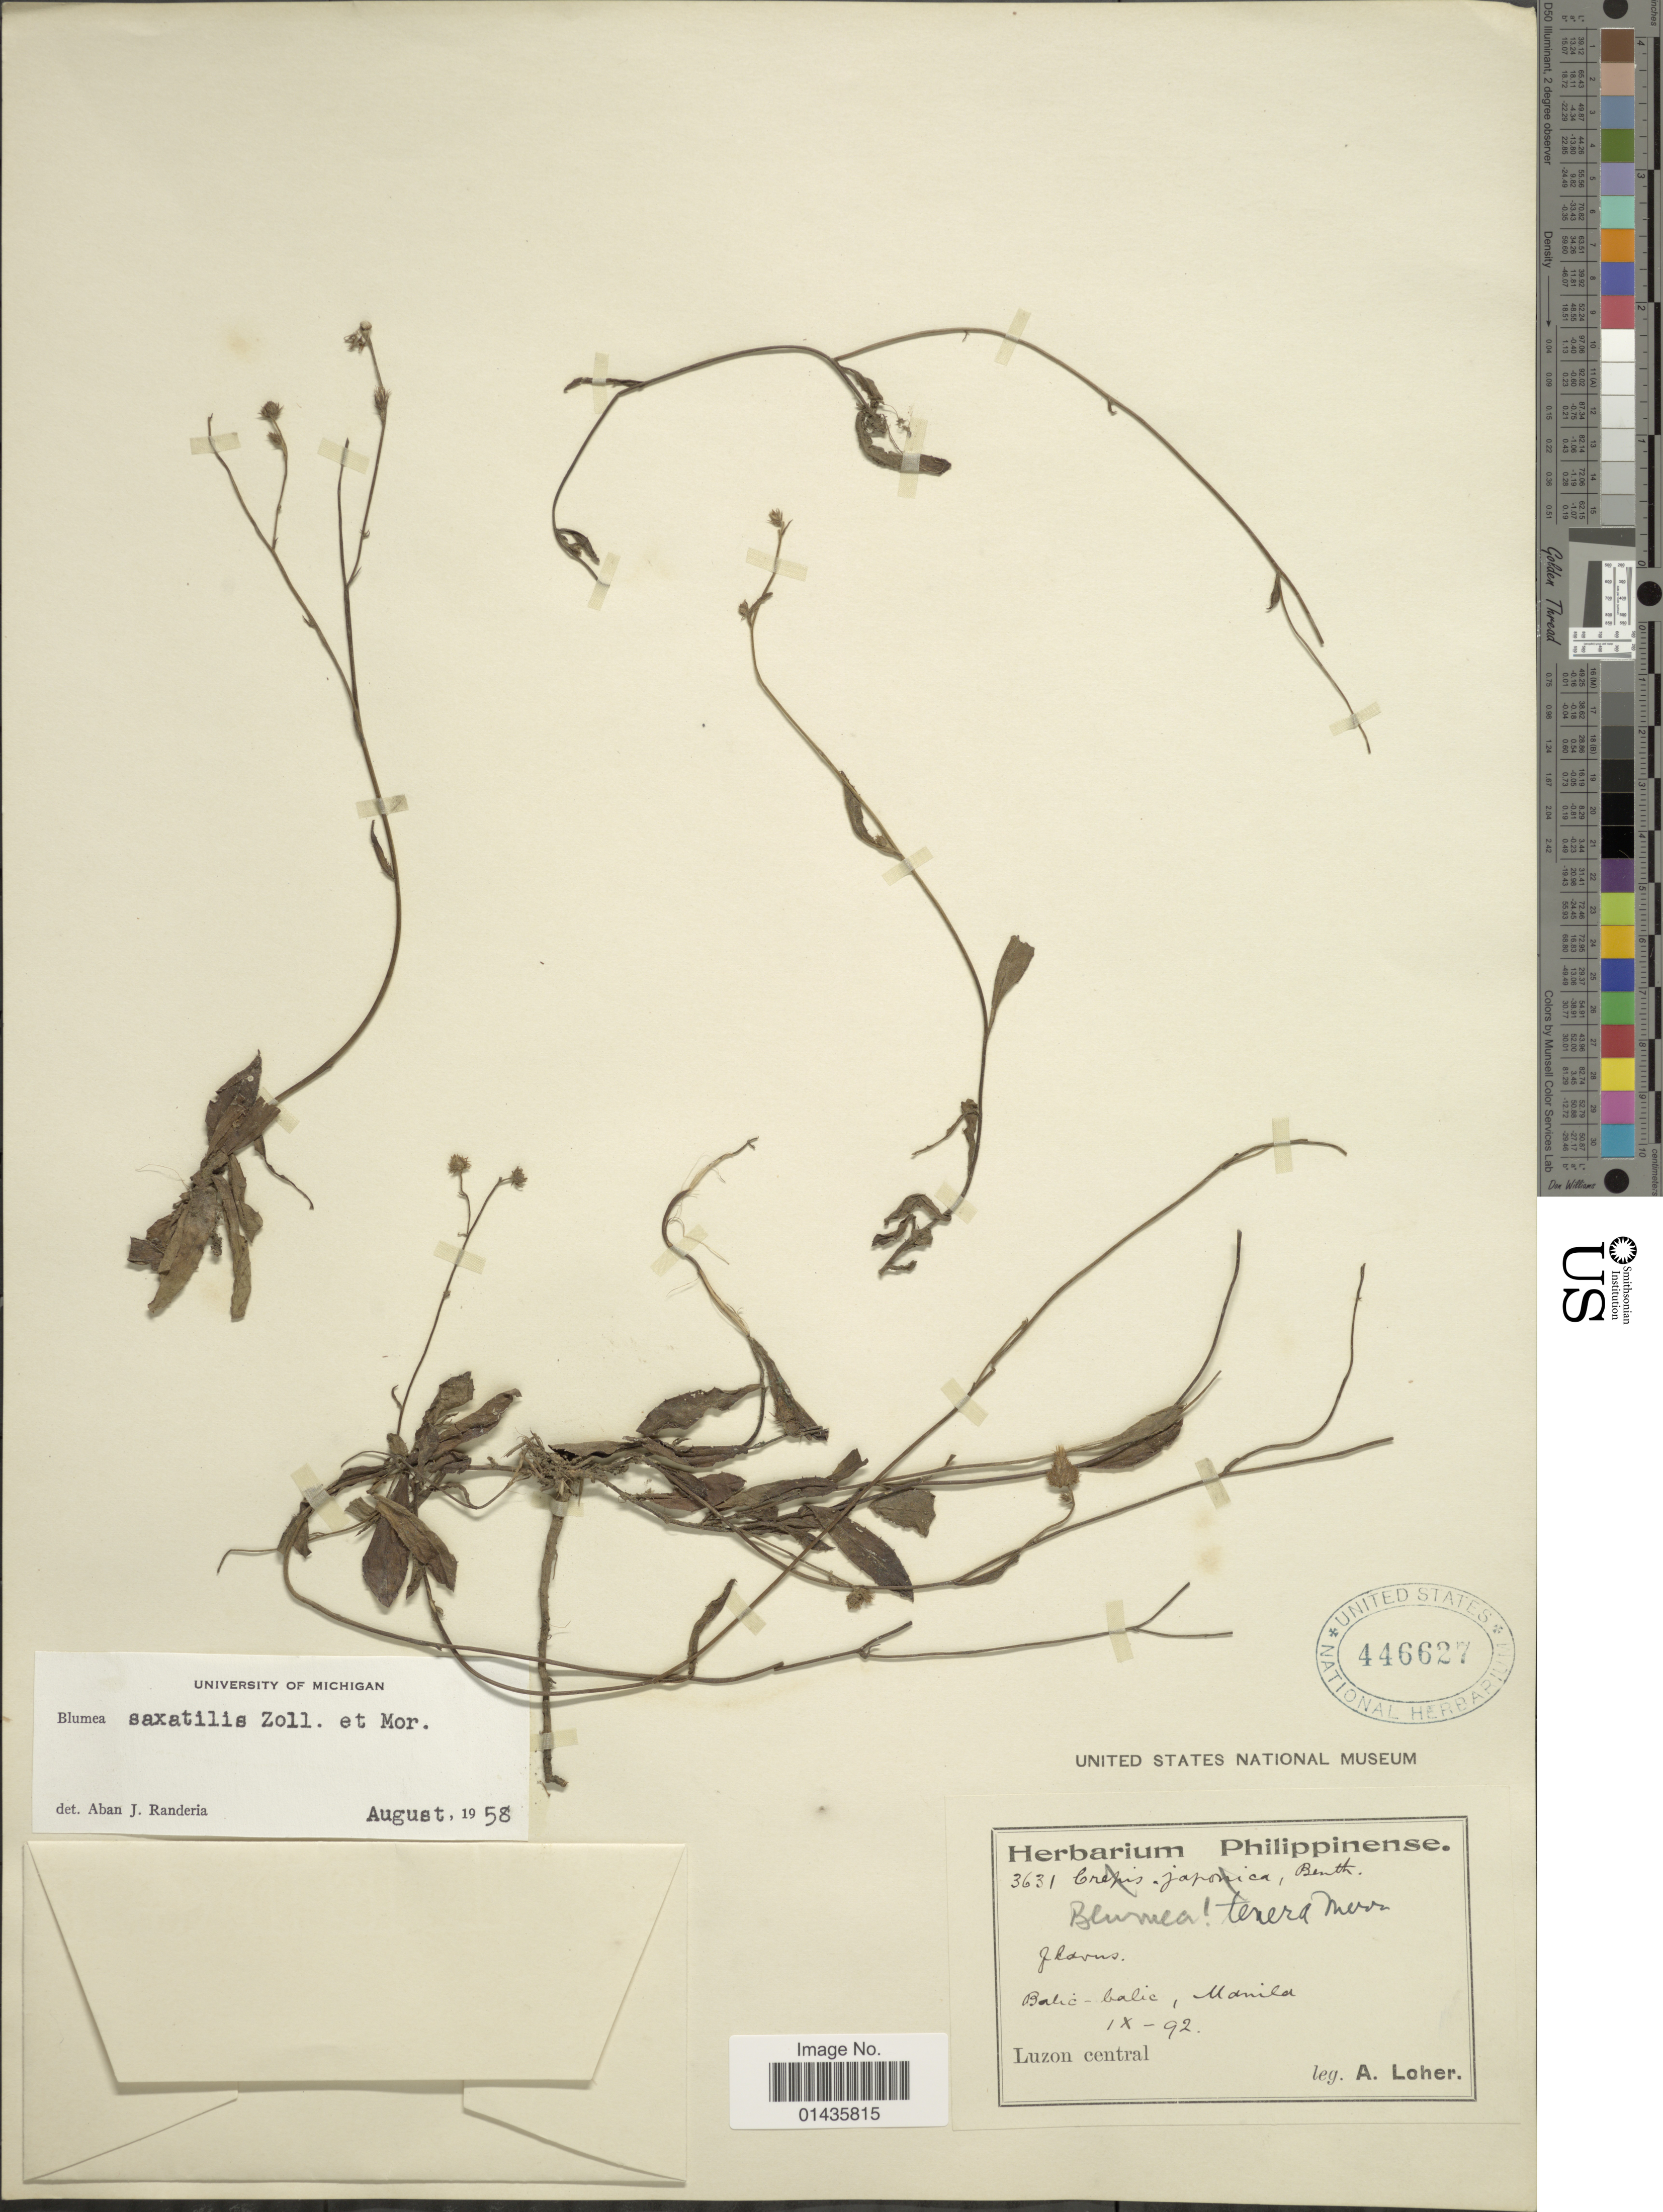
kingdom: Plantae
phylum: Tracheophyta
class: Magnoliopsida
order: Asterales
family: Asteraceae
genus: Blumea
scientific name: Blumea saxatilis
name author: Zoll. & Moritzi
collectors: A. Loher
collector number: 3631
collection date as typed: Transcribed d/m/y: /9/92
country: Philippines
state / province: National Capital Region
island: Luzon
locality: Balic-balic, Manila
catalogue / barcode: US 446627